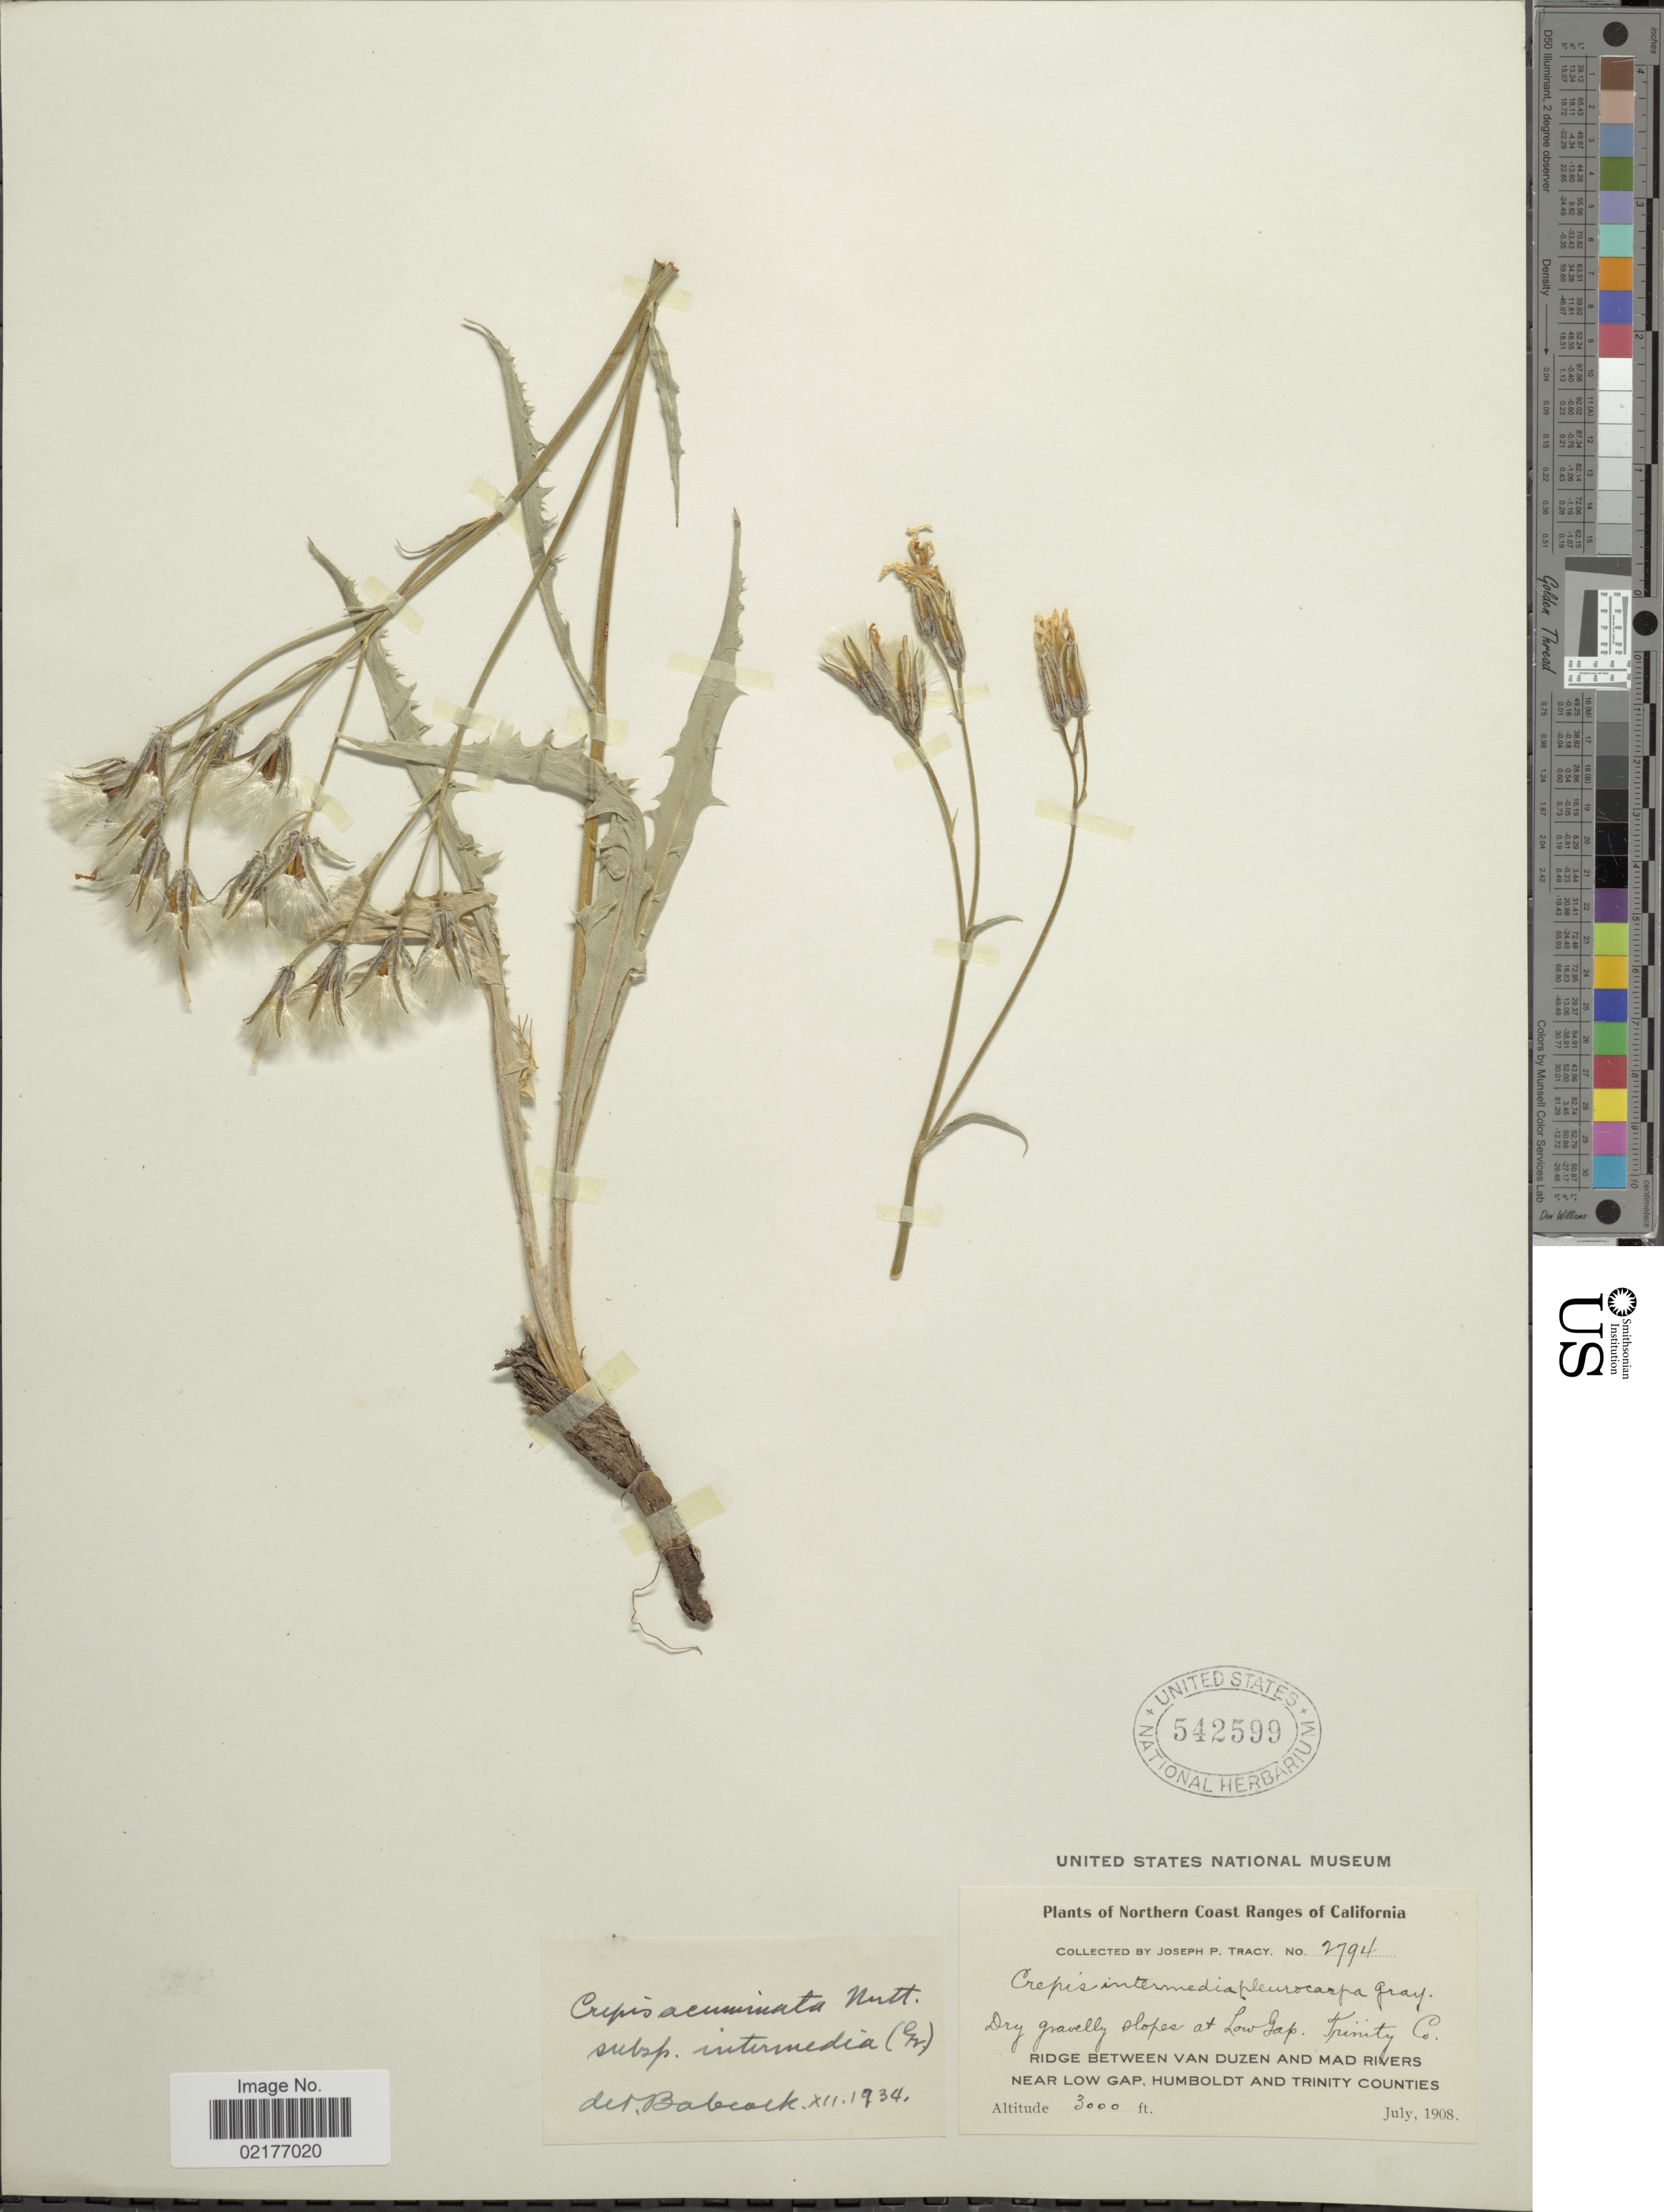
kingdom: Plantae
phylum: Tracheophyta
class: Magnoliopsida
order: Asterales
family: Asteraceae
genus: Crepis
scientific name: Crepis intermedia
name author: A. Gray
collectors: J. Tracy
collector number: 2794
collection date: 1908-07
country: United States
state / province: California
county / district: Trinity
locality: Northern Coast Ranges of California, Trinity Co., Ridge between Van Duzen and Mad Rivers Near Low Ga, Humboldt and Trinity Counties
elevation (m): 914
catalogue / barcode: US 542599